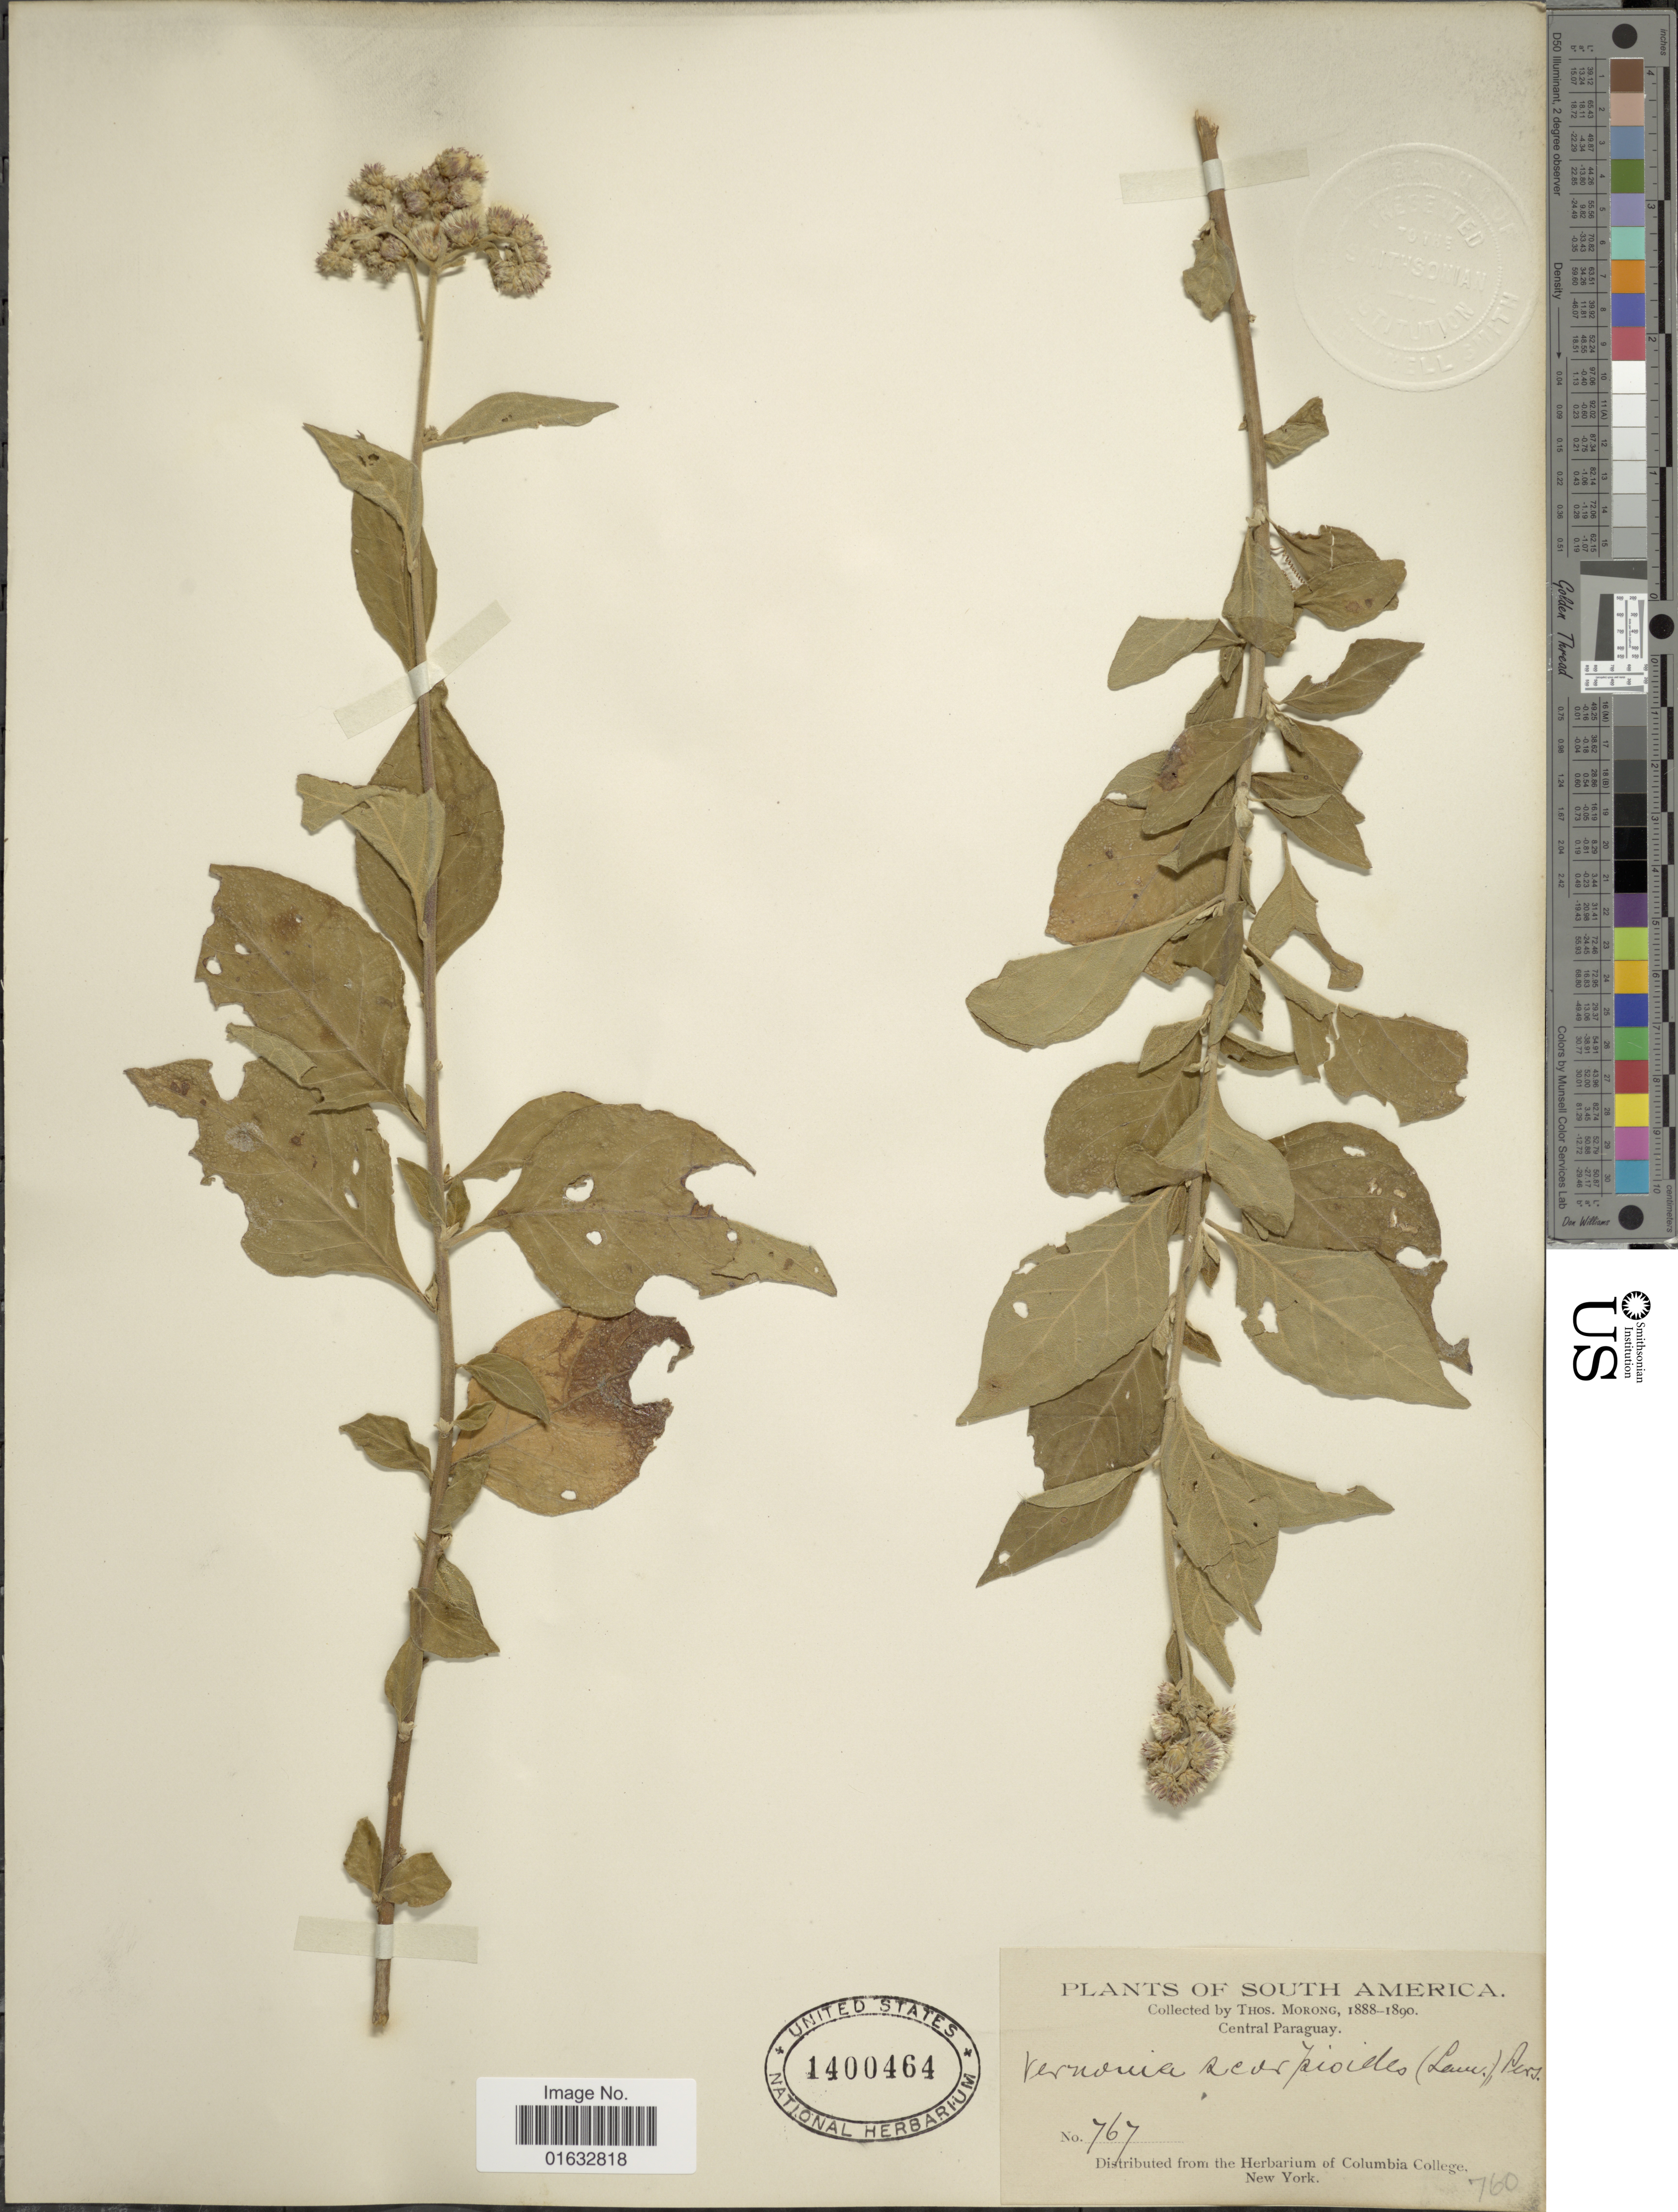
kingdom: Plantae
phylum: Tracheophyta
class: Magnoliopsida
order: Asterales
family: Asteraceae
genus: Cyrtocymura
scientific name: Cyrtocymura scorpioides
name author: (Lam.) H. Rob.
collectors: ex herb. T. Morong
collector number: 767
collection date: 1888/1890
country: Paraguay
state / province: Central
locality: Central Paraguay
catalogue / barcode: US 1400464